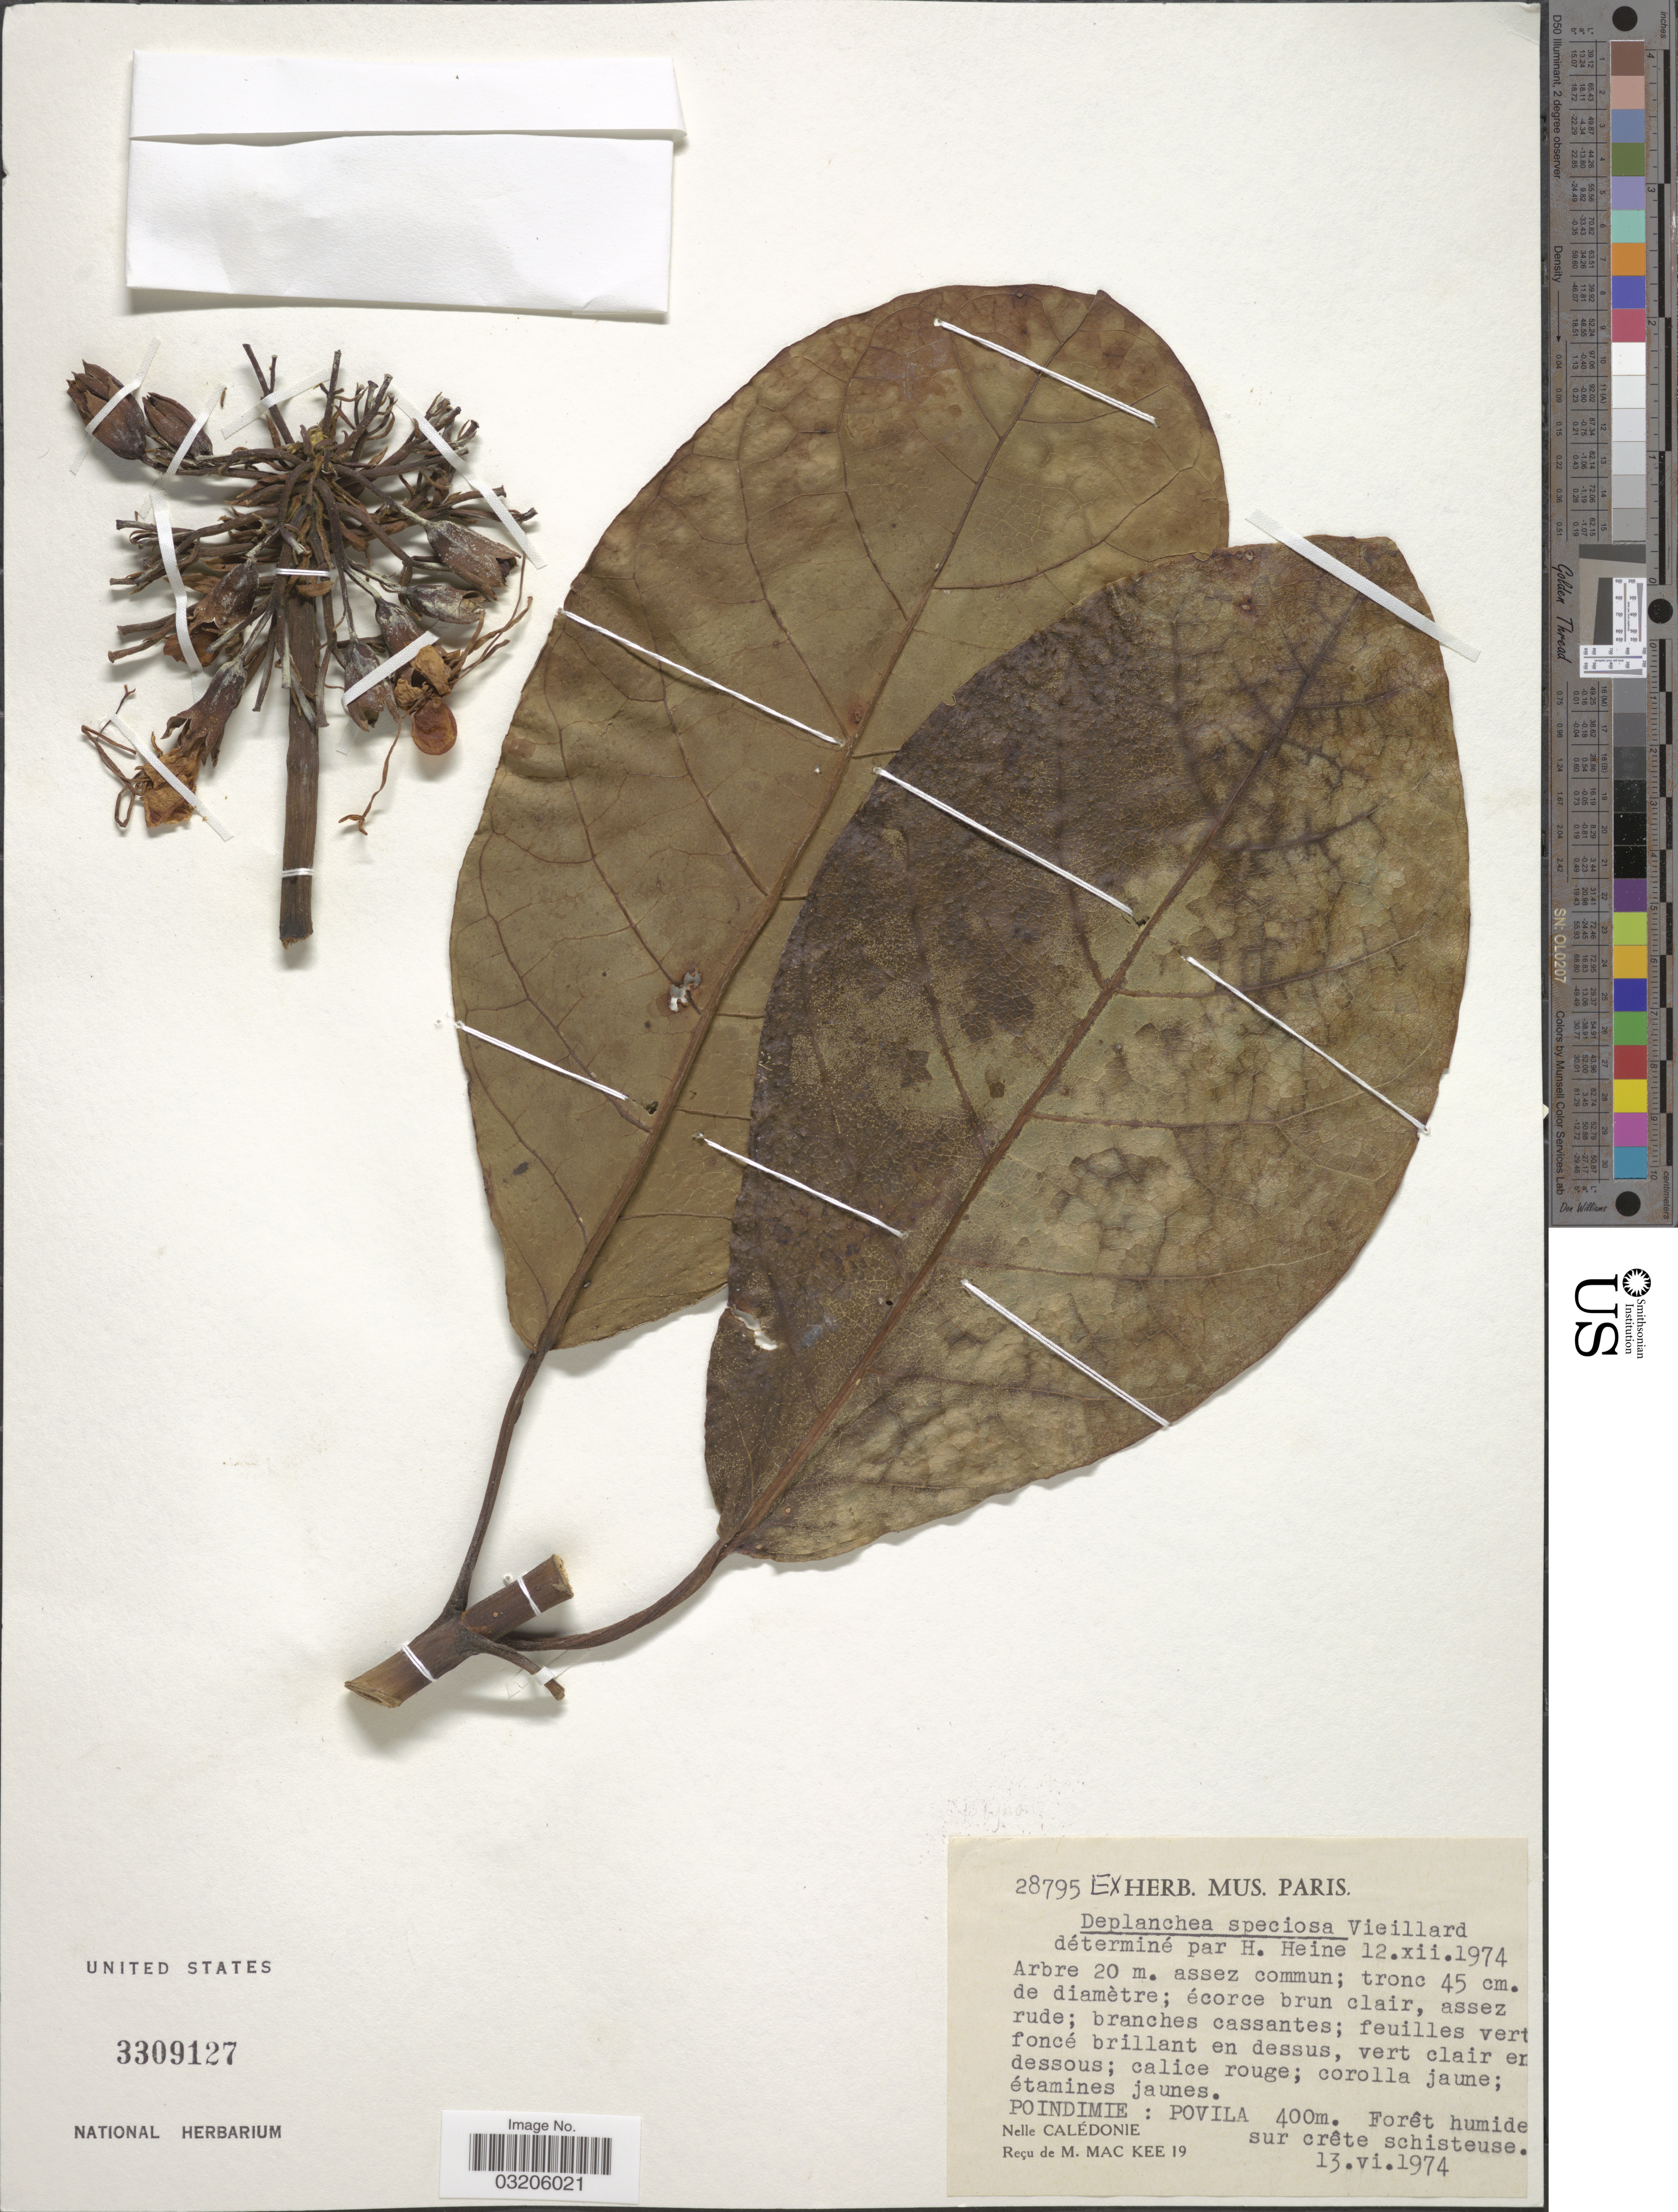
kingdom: Plantae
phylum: Tracheophyta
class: Magnoliopsida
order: Lamiales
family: Bignoniaceae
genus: Deplanchea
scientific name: Deplanchea speciosa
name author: Vieill.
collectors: M. Mackee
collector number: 19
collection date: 1974-06-13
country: New Caledonia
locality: Poindimie: Povilla. Nelle Calédonie.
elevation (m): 400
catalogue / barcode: US 3309127